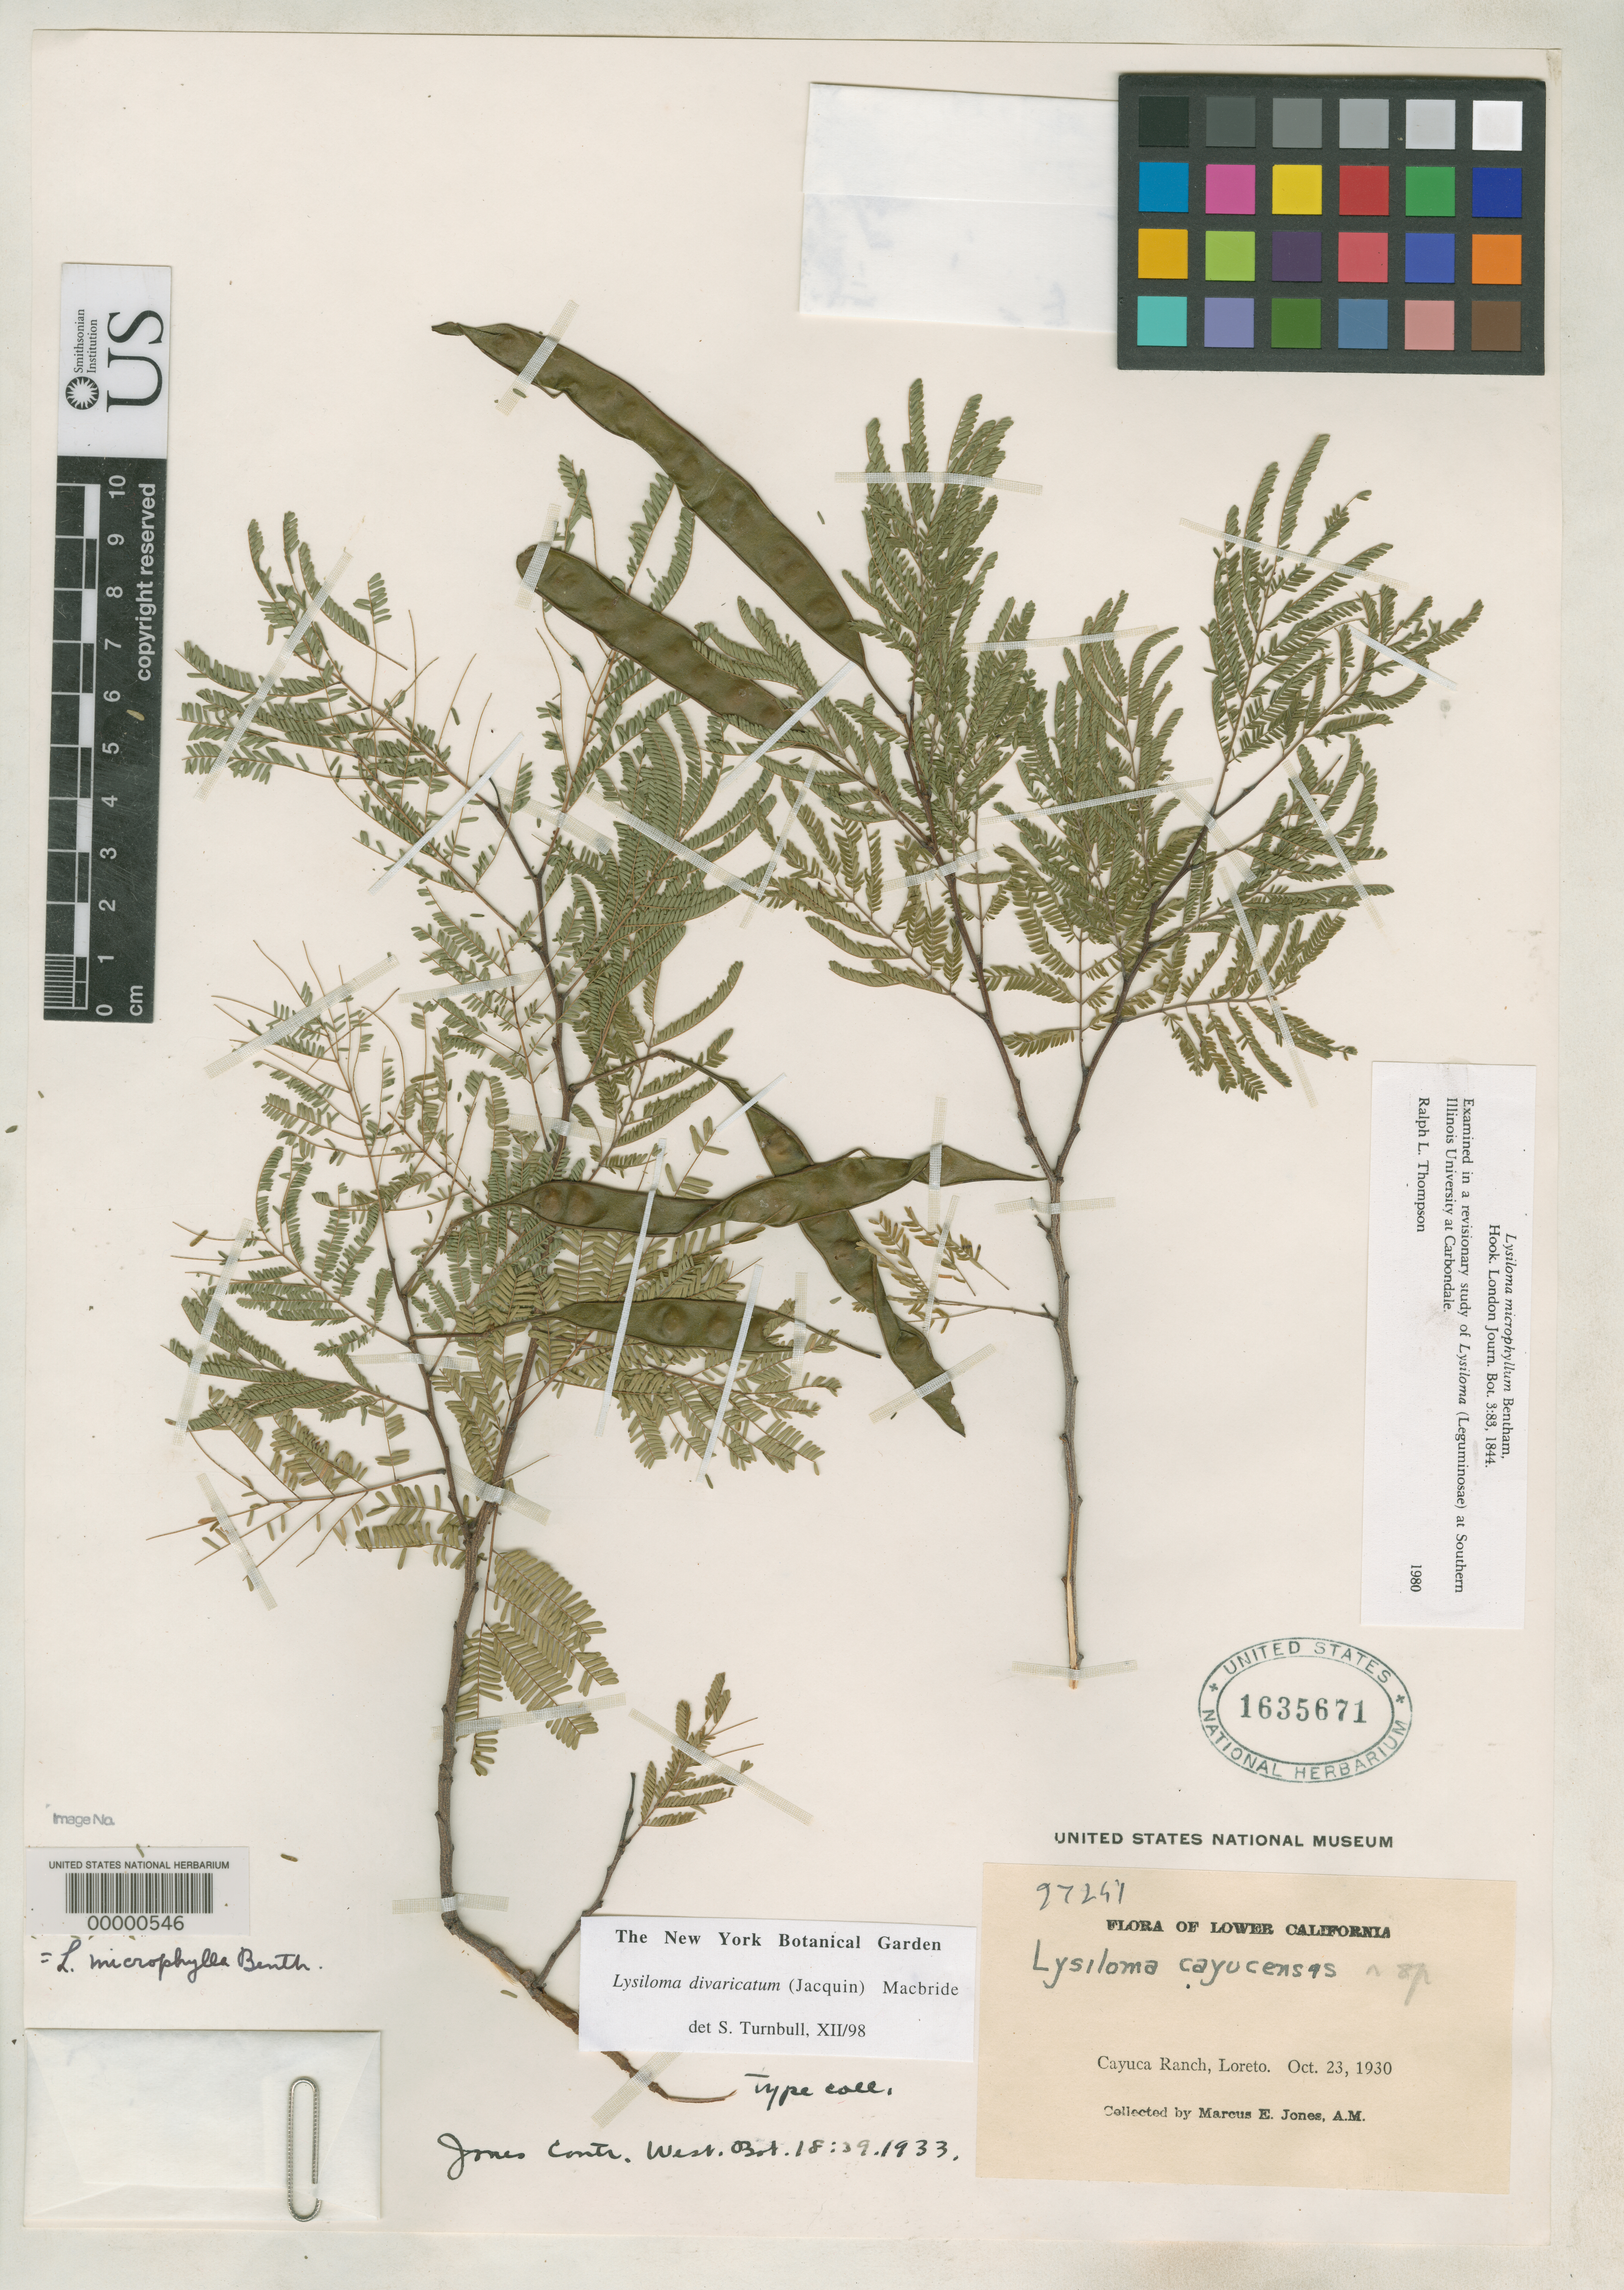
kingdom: Plantae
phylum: Tracheophyta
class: Magnoliopsida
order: Fabales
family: Fabaceae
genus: Lysiloma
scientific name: Lysiloma cayucensis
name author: M.E. Jones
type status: Isotype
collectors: M. E. Jones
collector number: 27251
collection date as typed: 23 Oct 1930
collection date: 1930-10-23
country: Mexico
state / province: Baja California Sur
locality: Cayuca Ranch, Loreto.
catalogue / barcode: US 1635671